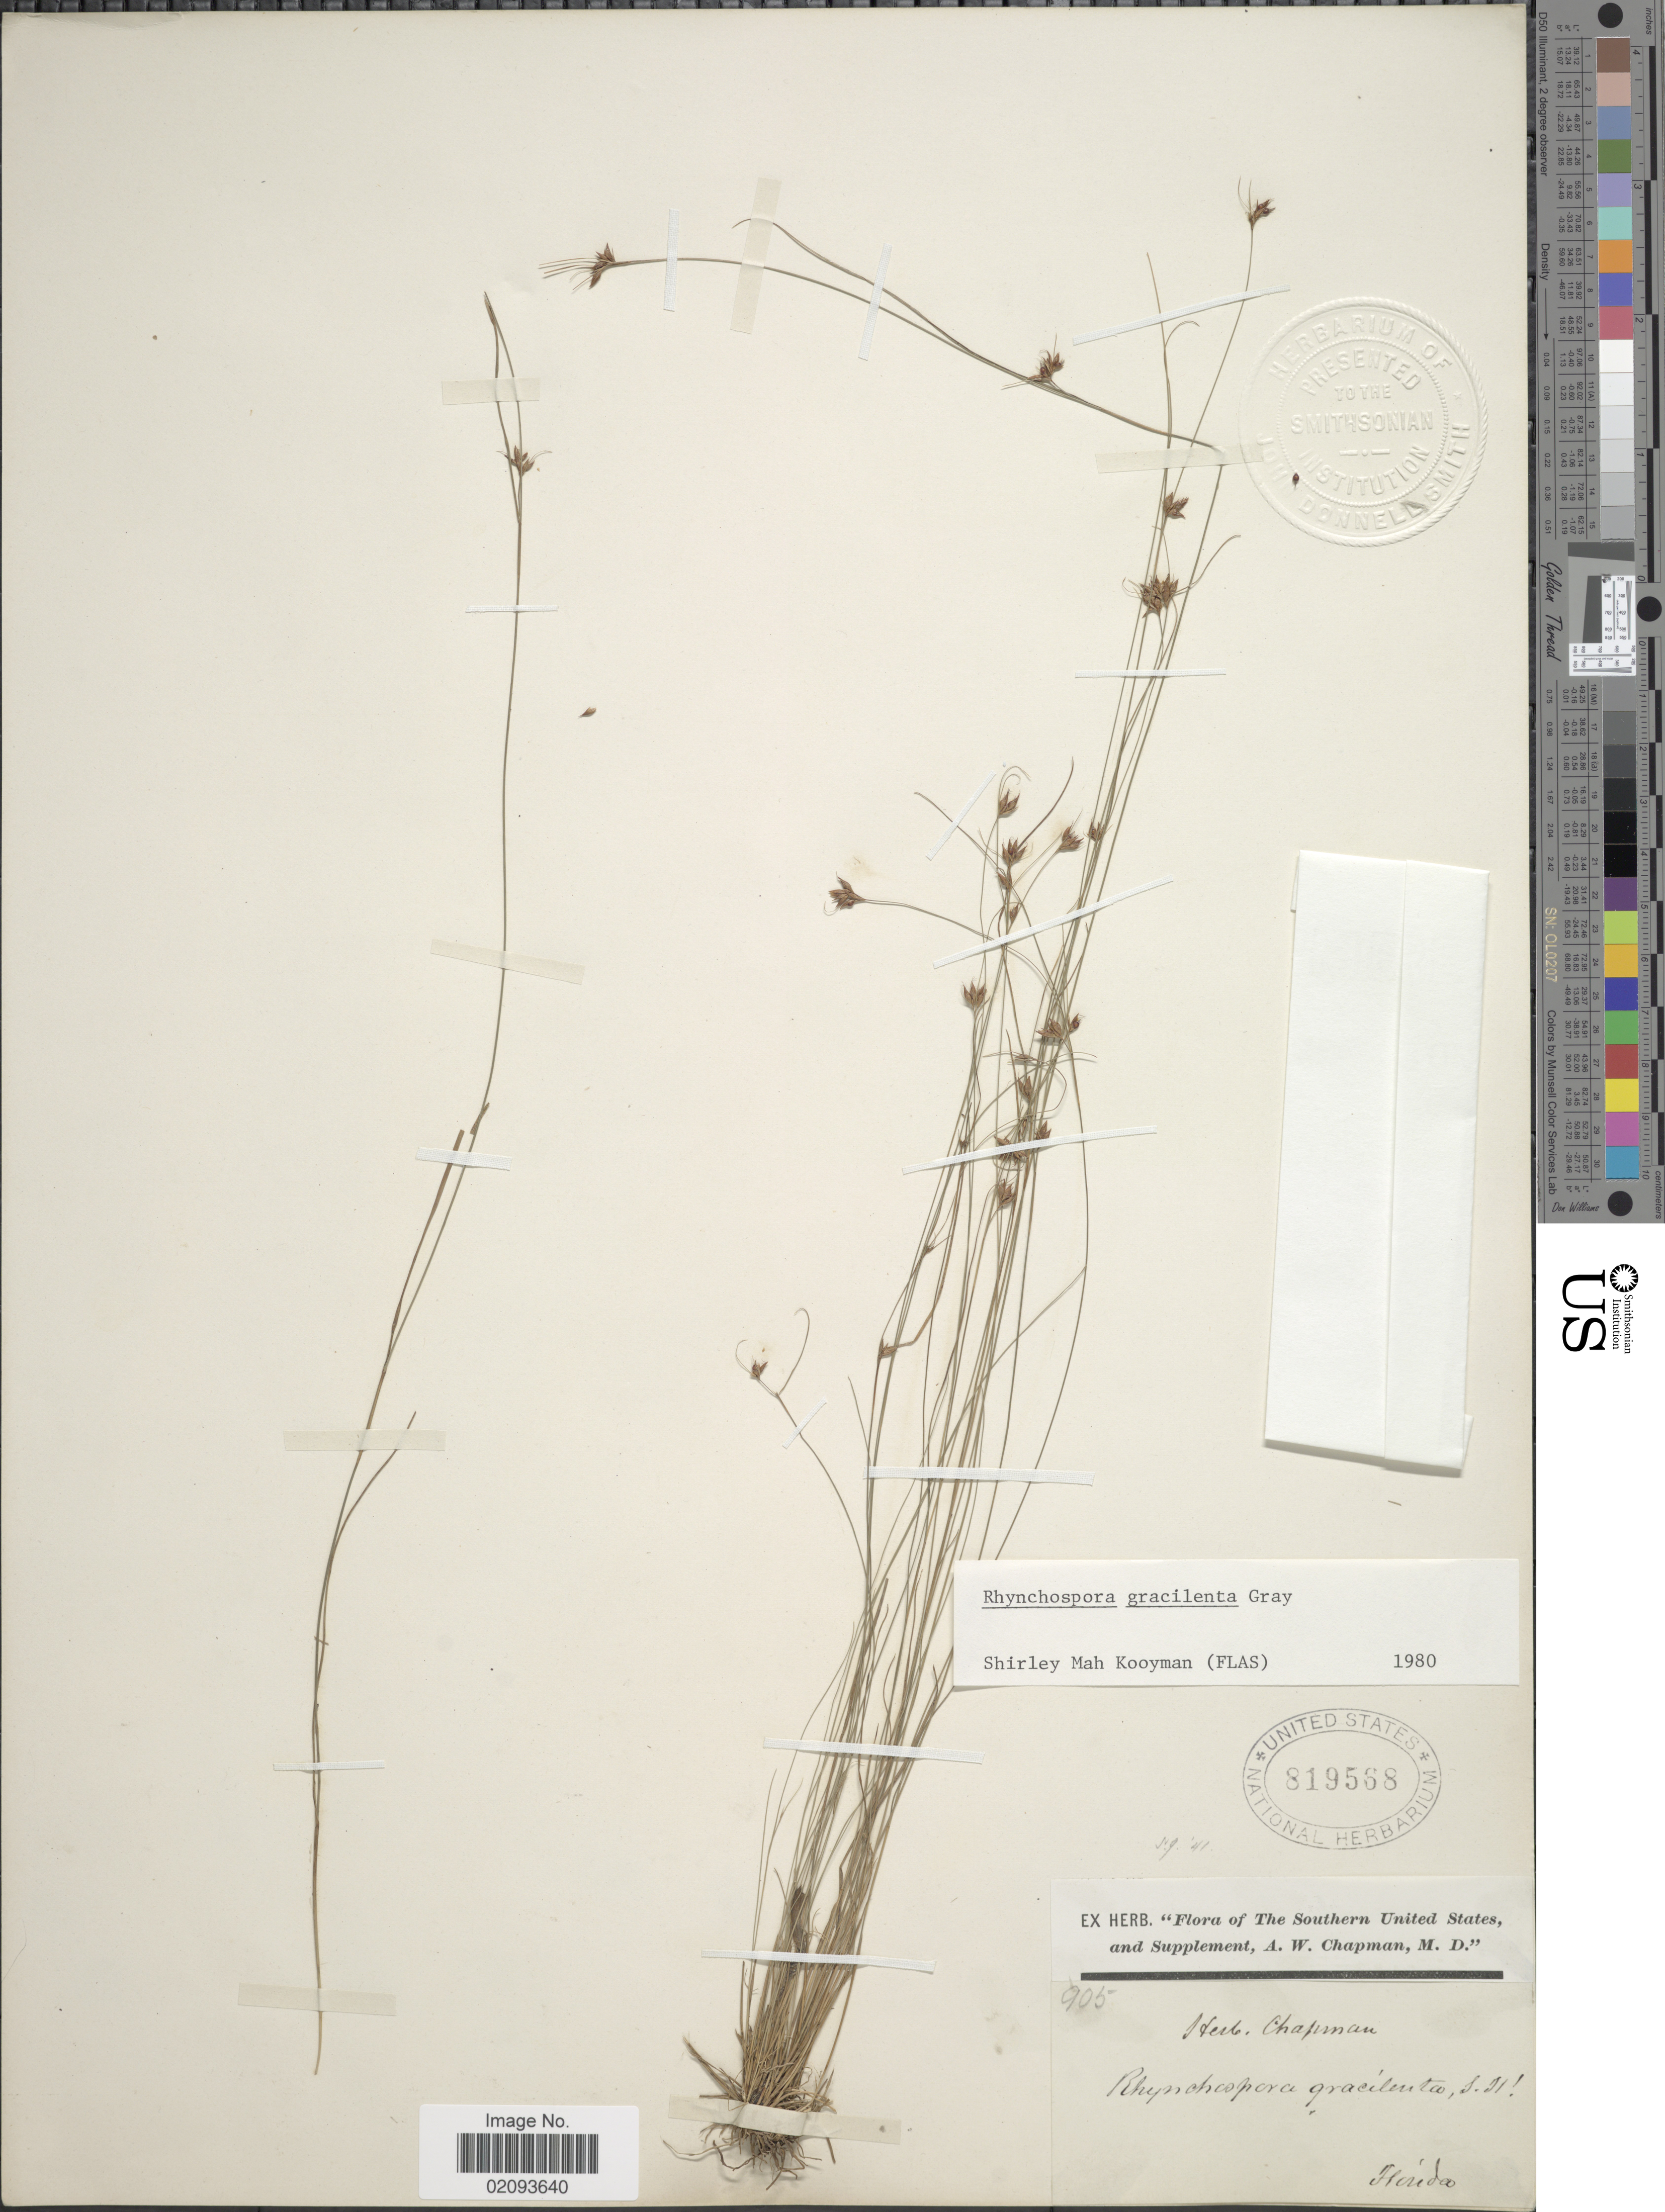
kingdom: Plantae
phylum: Tracheophyta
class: Liliopsida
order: Poales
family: Cyperaceae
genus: Rhynchospora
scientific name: Rhynchospora gracilenta A. Gray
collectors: A. W. Chapman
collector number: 905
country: United States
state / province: Florida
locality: Southern United States, and Supplement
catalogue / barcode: US 819568